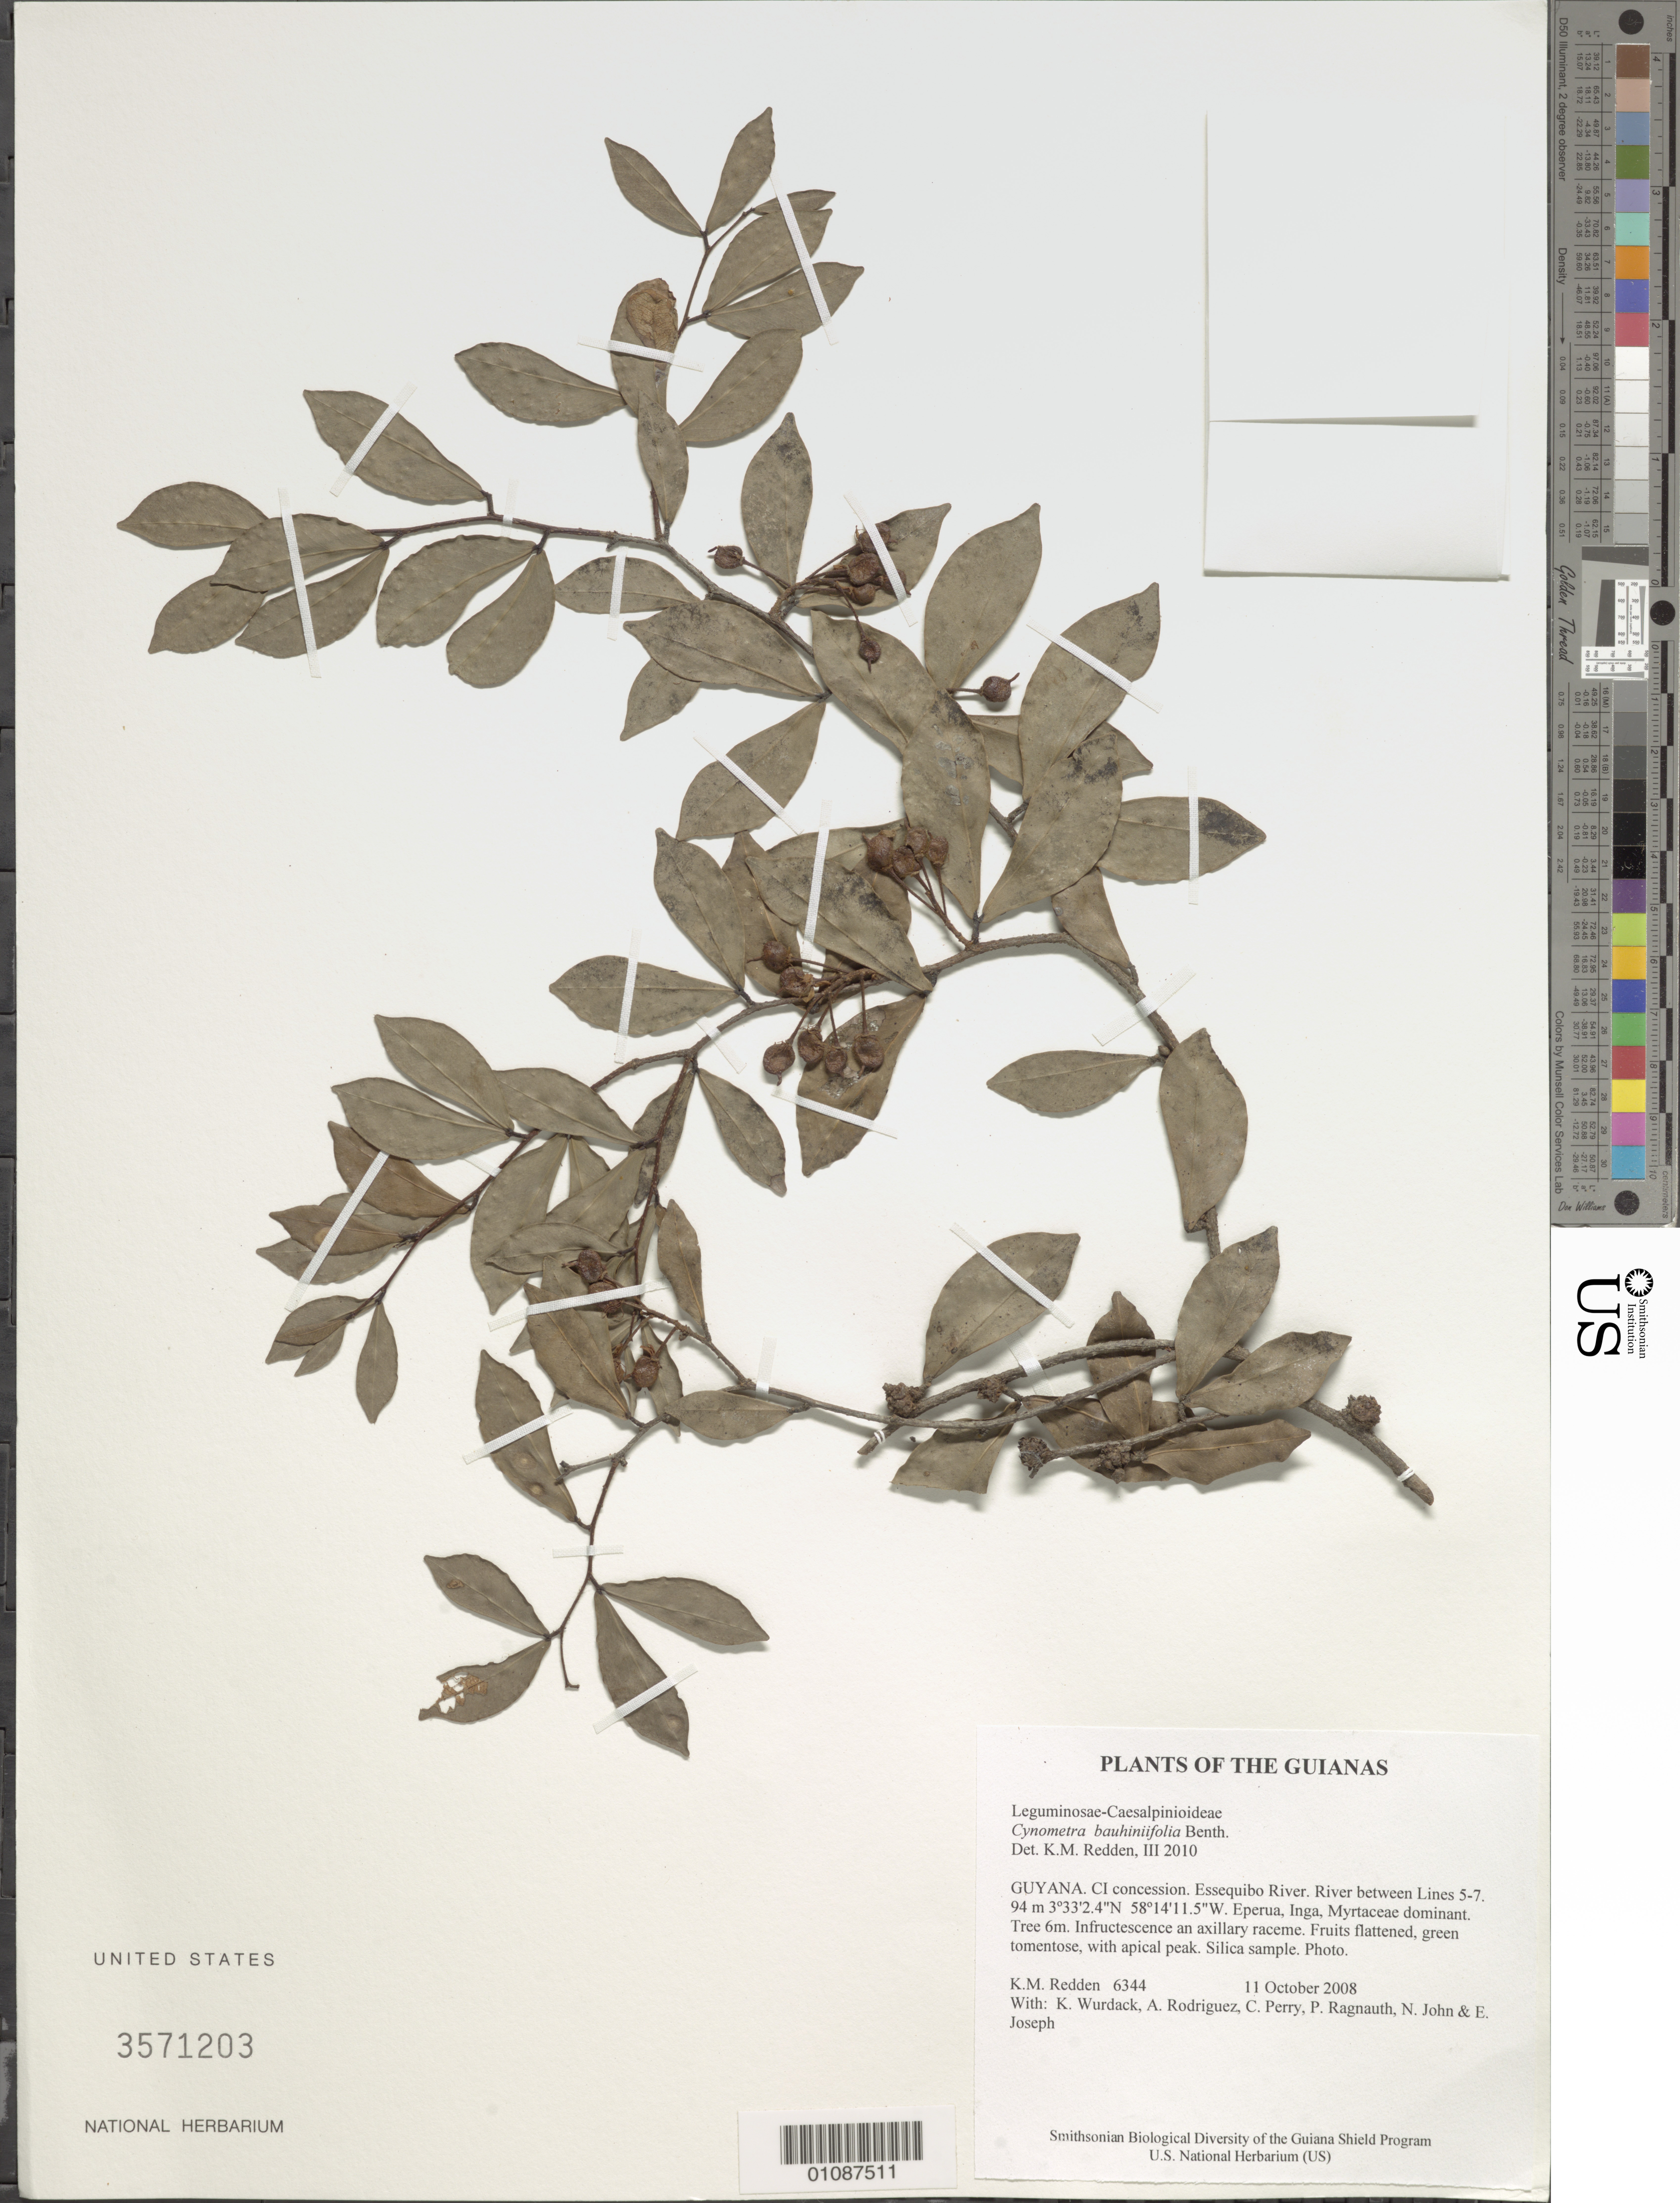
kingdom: Plantae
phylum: Tracheophyta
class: Magnoliopsida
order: Fabales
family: Fabaceae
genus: Cynometra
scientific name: Cynometra bauhiniifolia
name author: Benth.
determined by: Redden, K. M.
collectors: K. M. Redden, K. Wurdack, A. Rodriguez, C. Perry, P. Ragnauth, N. John & E. Joseph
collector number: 6344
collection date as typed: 11 October 2008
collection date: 2008-10-11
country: Guyana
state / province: U. Takutu-U. Essequibo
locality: CI concession. Essequibo River. River between Lines 5-7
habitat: Eperua, Inga, Myrtaceae dominant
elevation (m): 94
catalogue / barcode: US 3571203